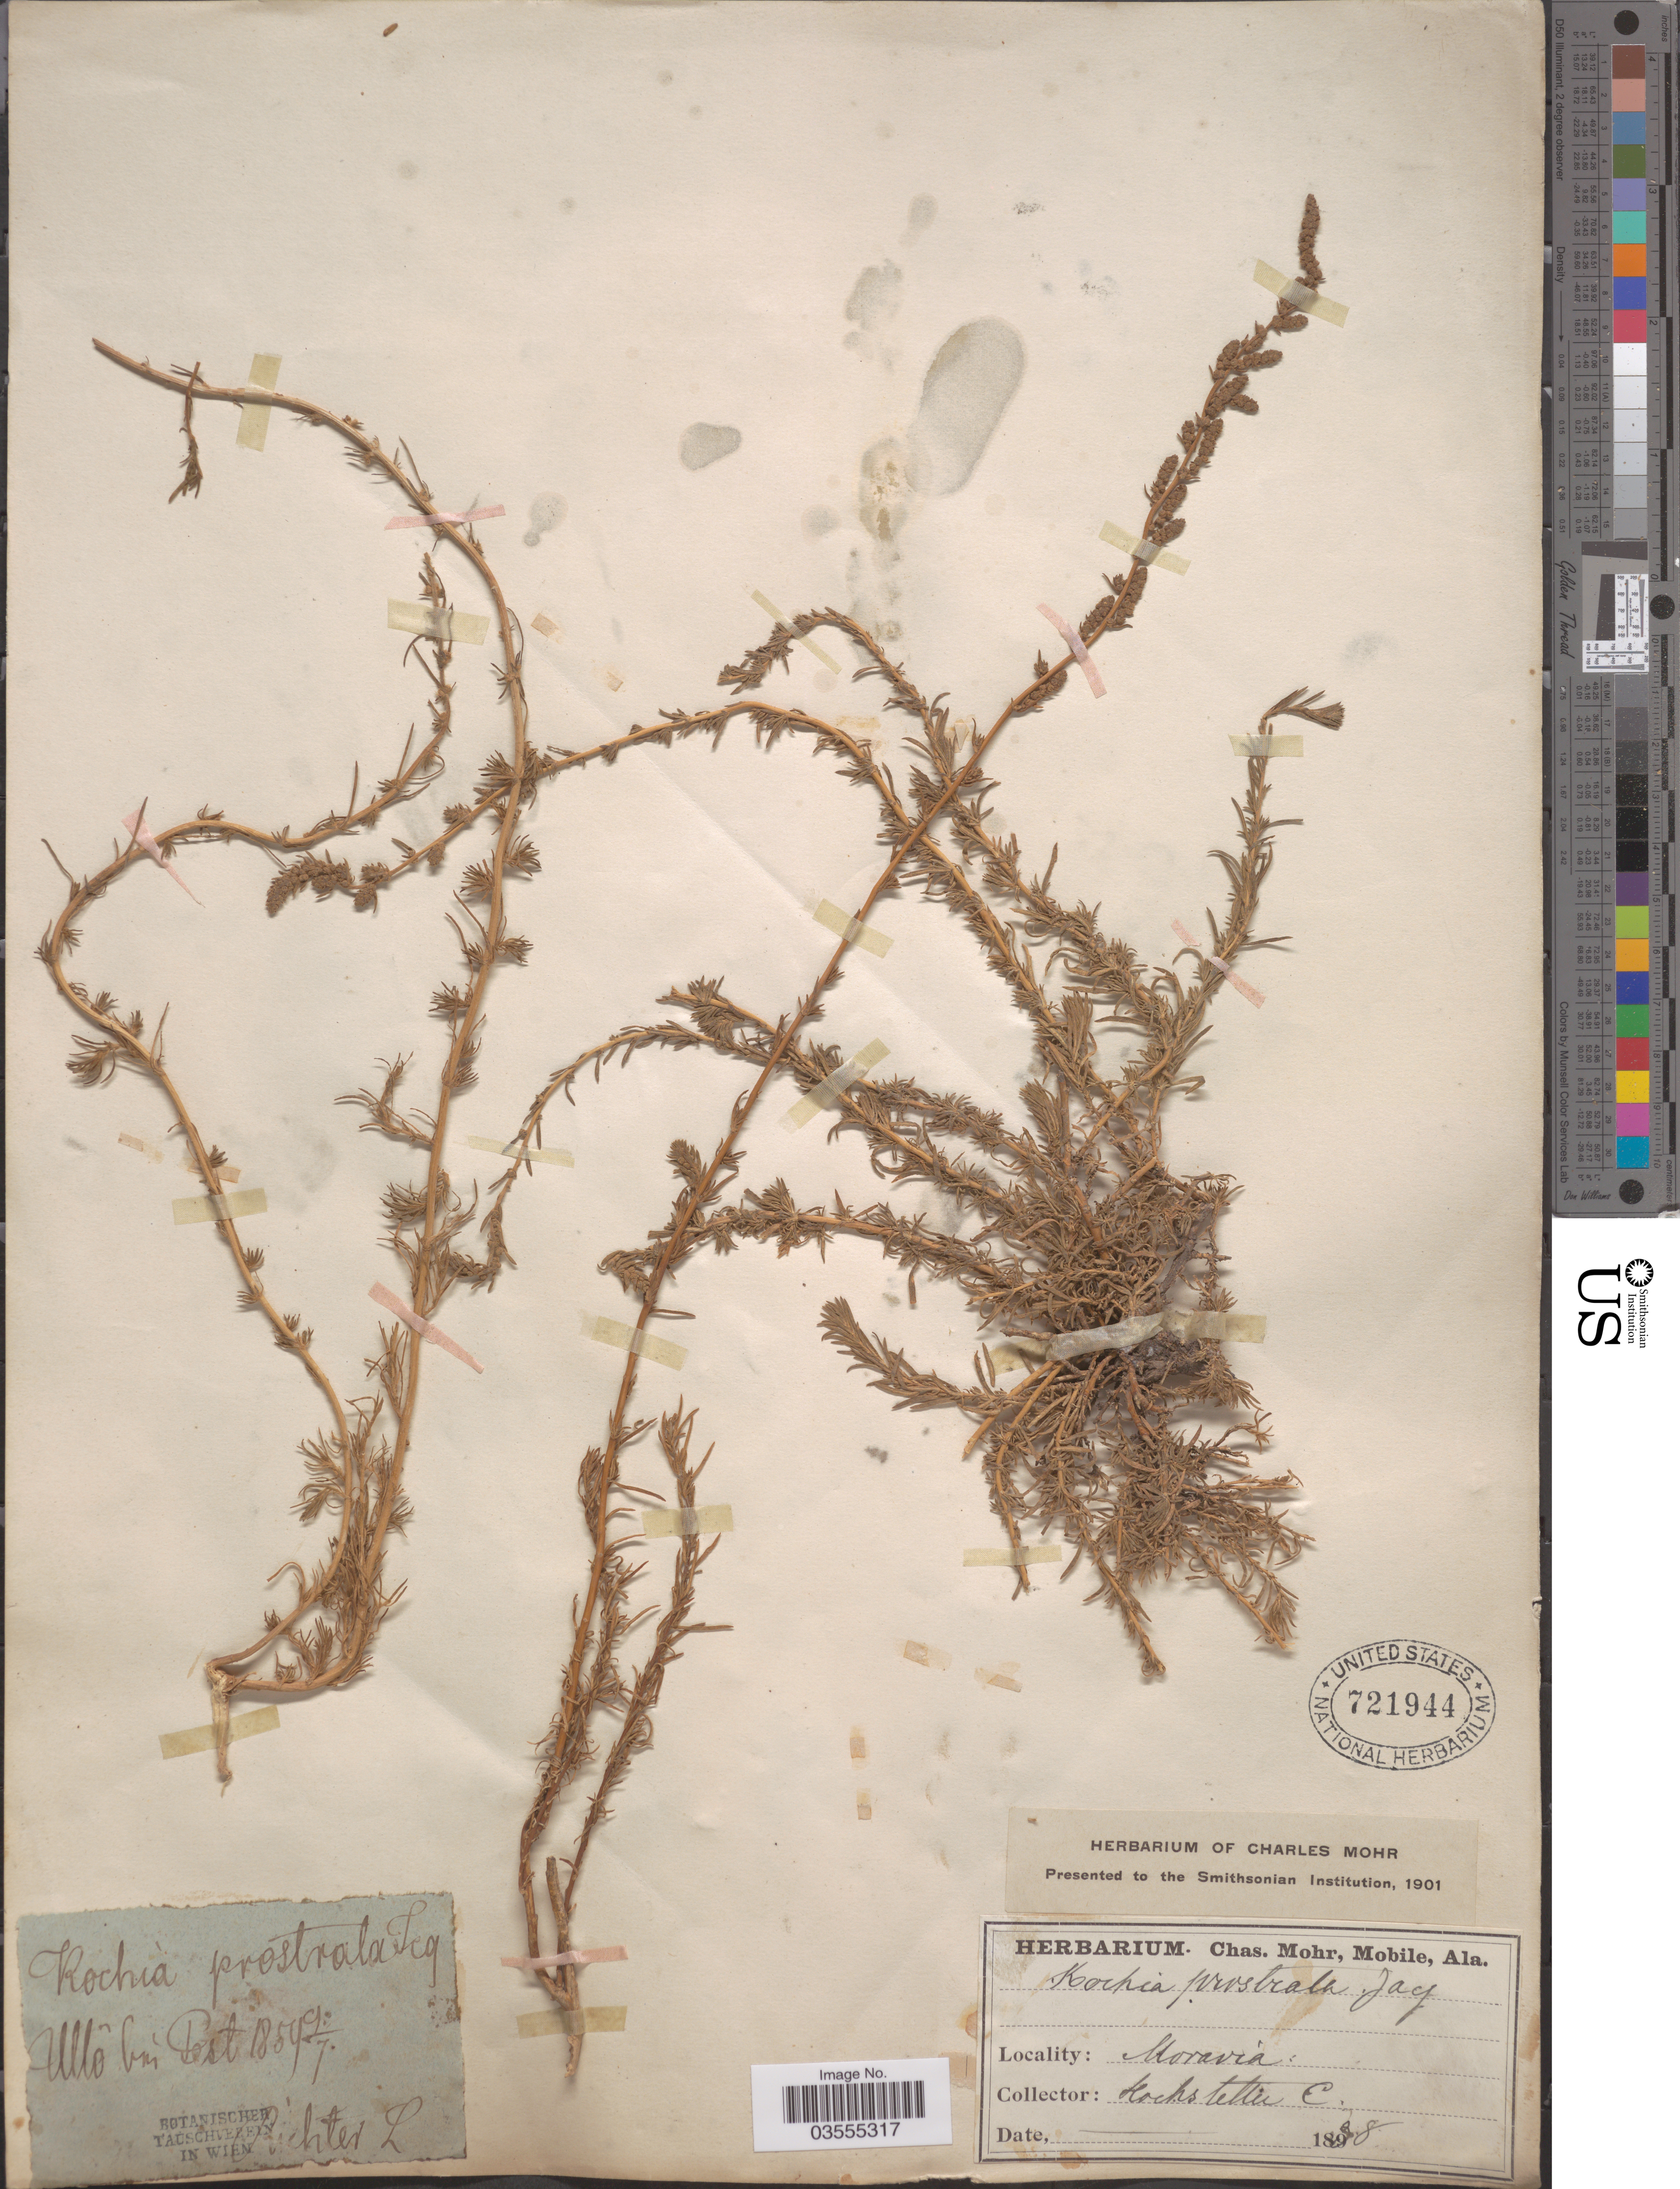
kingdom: Plantae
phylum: Tracheophyta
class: Magnoliopsida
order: Caryophyllales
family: Amaranthaceae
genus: Bassia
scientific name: Bassia prostrata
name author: (L.) Beck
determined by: U.S. National Herbarium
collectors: C. Hochstetter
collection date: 1859-07-09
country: Hungary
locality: Ullo bei Pest. Moravia.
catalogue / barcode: US 721944